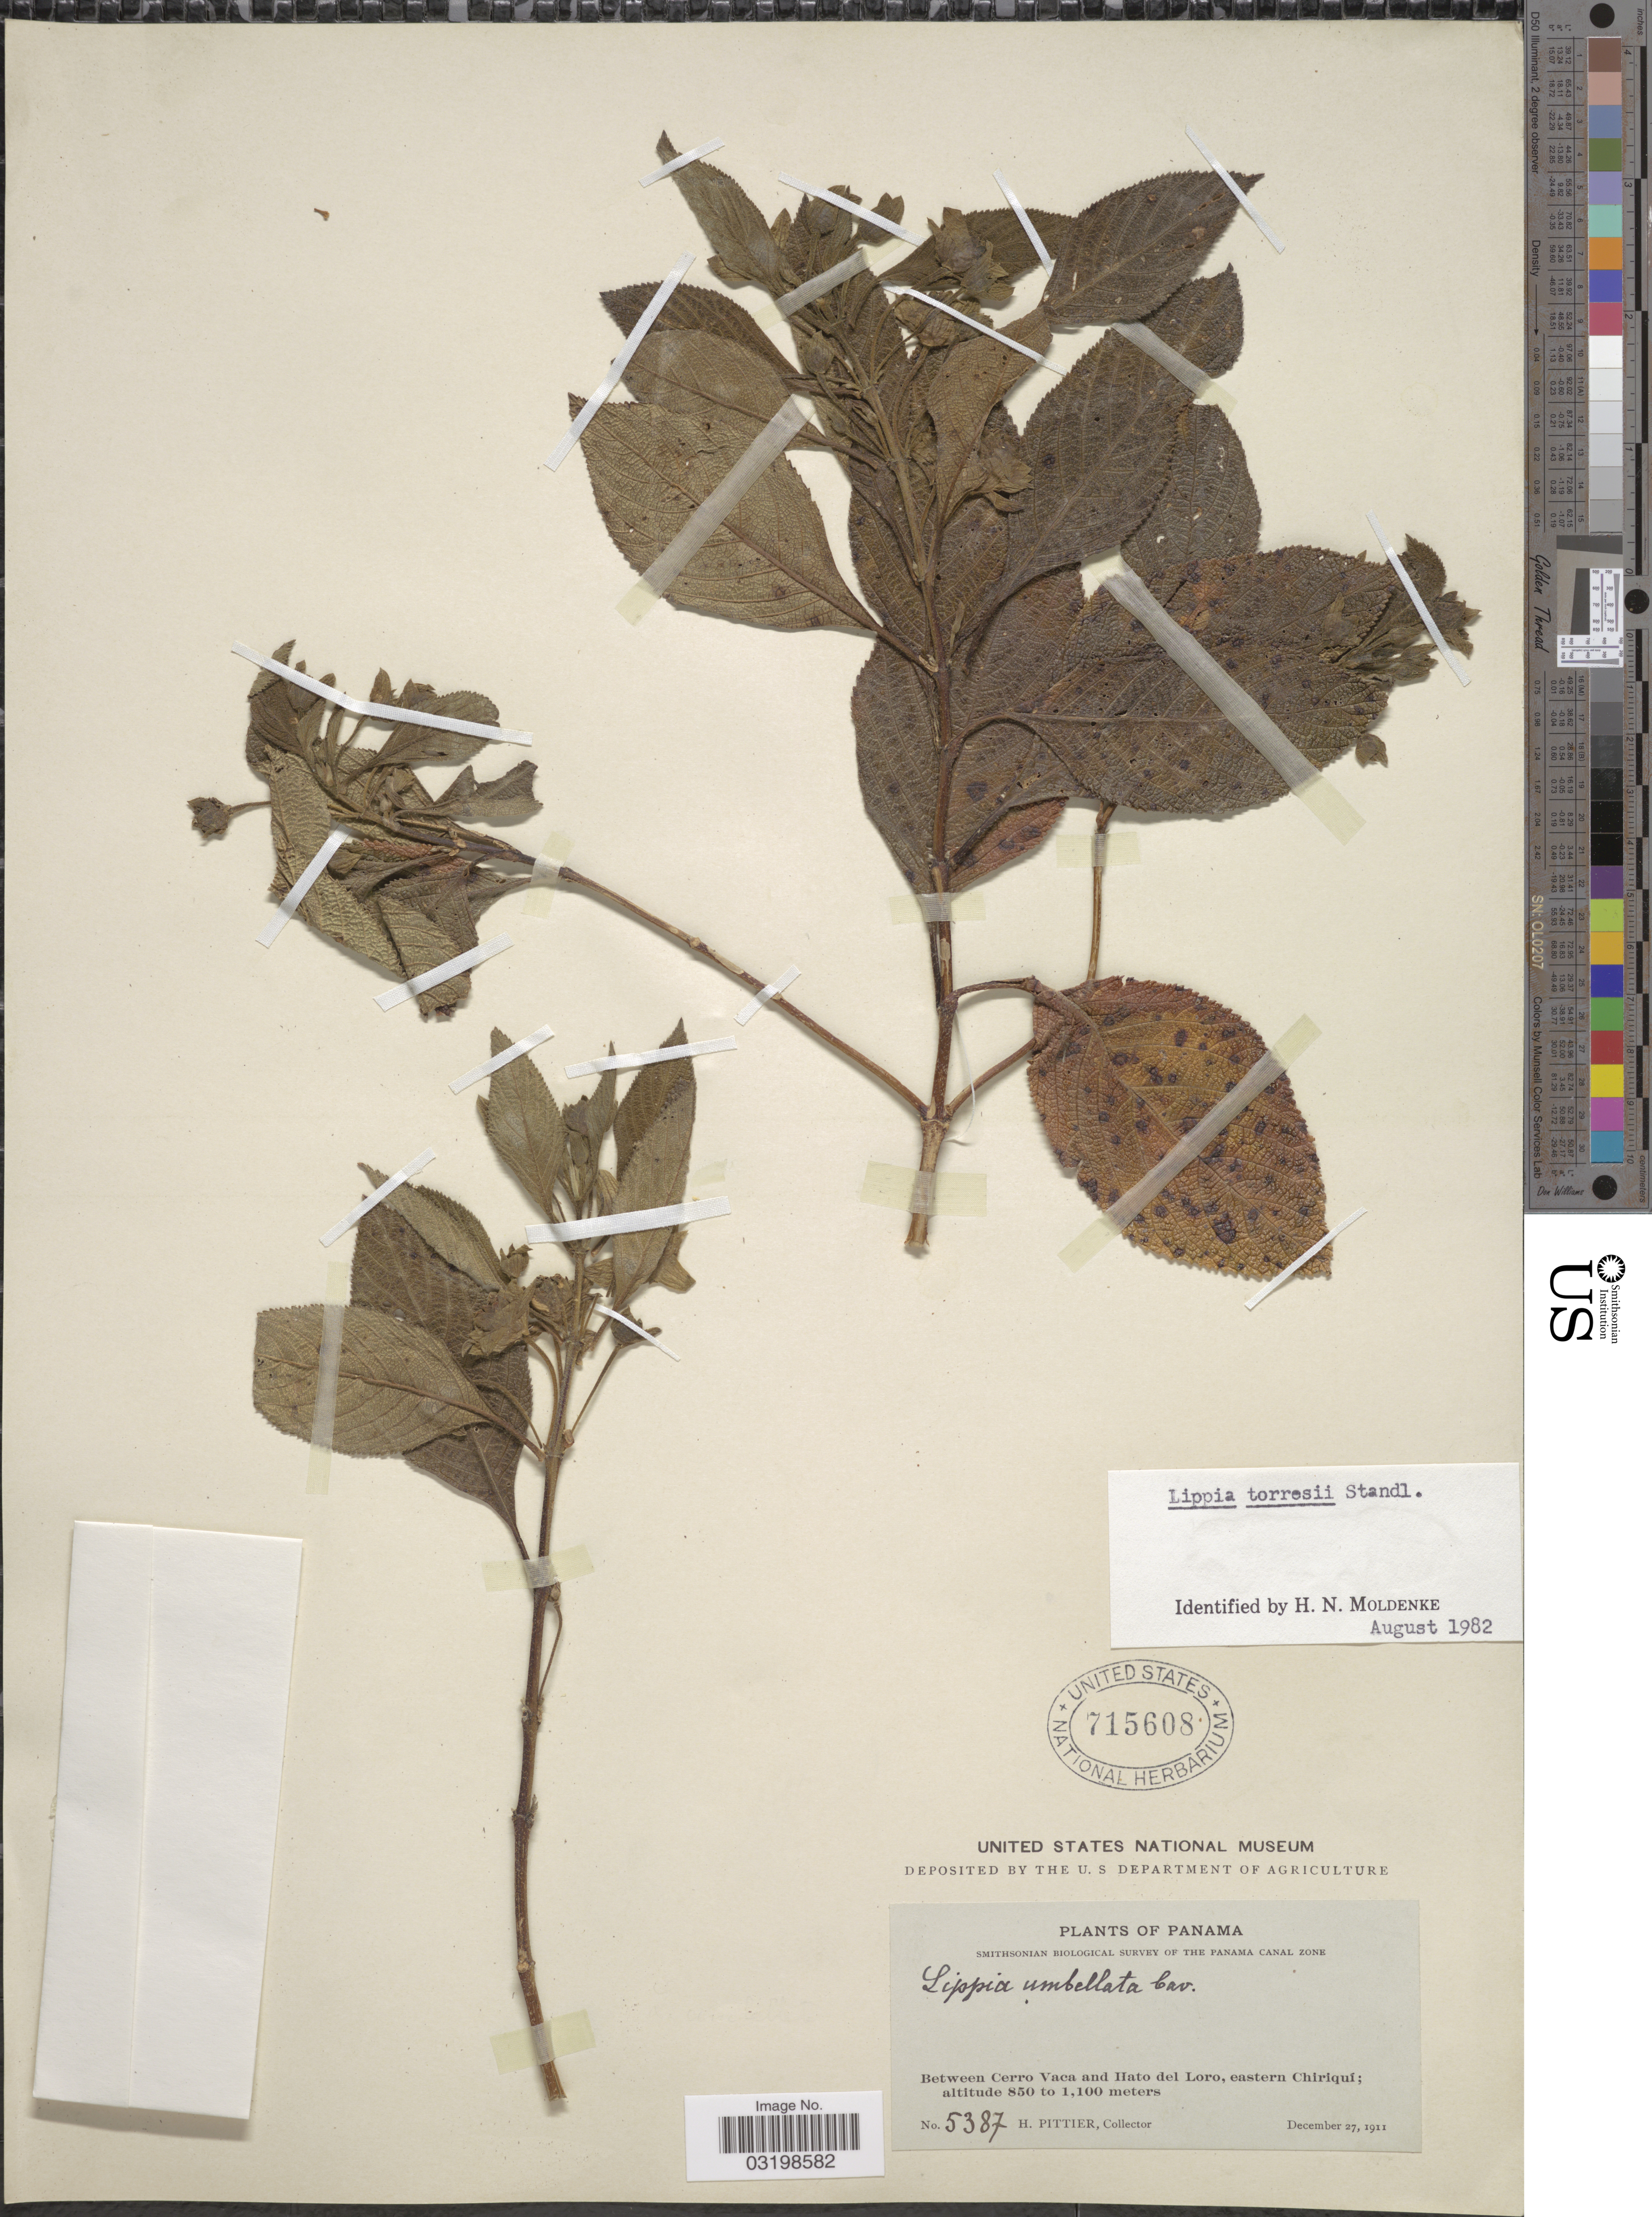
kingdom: Plantae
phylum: Tracheophyta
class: Magnoliopsida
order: Lamiales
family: Verbenaceae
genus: Lippia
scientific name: Lippia umbellata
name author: Cav.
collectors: H. F. Pittier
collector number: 5387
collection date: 1911-12-27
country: Panama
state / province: Chiriqui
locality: The Panama Canal Zone, Between Cerro Vaca and Hato del Loro, eastern Chiriquí.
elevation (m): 850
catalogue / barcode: US 715608